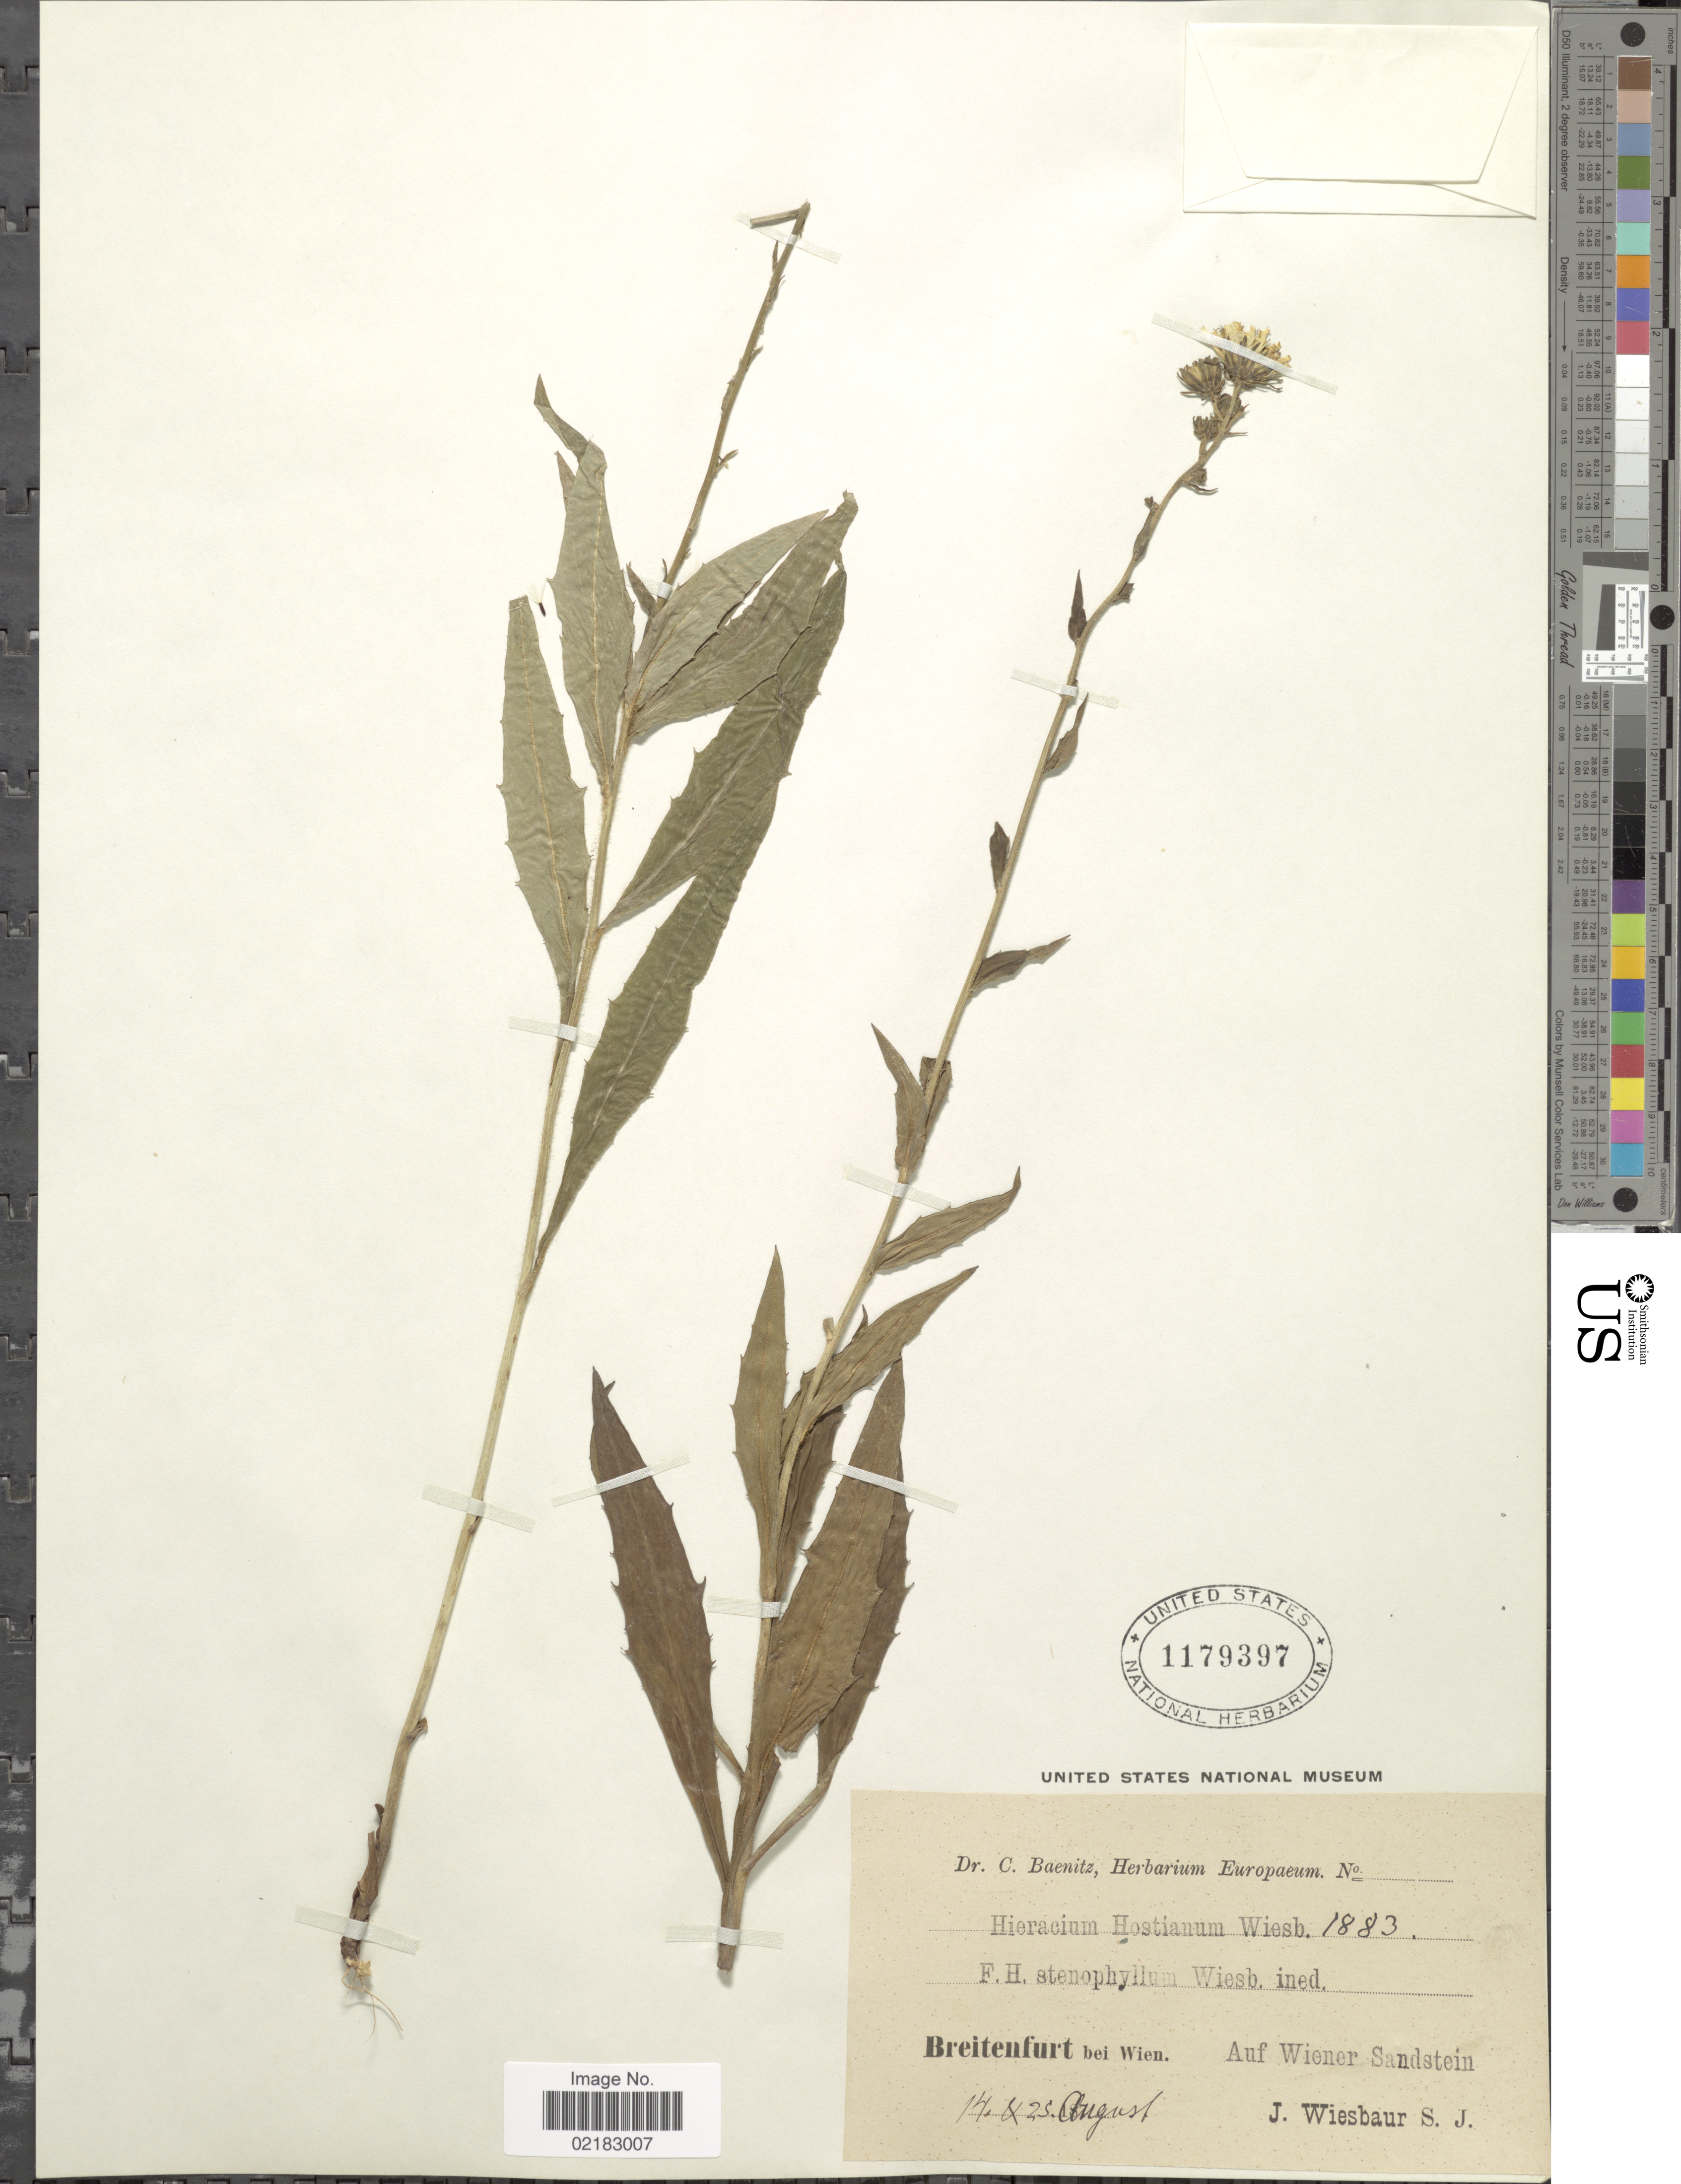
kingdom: Plantae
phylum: Tracheophyta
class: Magnoliopsida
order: Asterales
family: Asteraceae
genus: Hieracium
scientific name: Hieracium sabaudum subsp. sublactucaceum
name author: Zahn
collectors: J. Wiesbaur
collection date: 1883-08-14/1883-08-25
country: Austria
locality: Breitenfurt bei Wien, Auf Wiener Sandstein.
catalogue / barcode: US 1179397